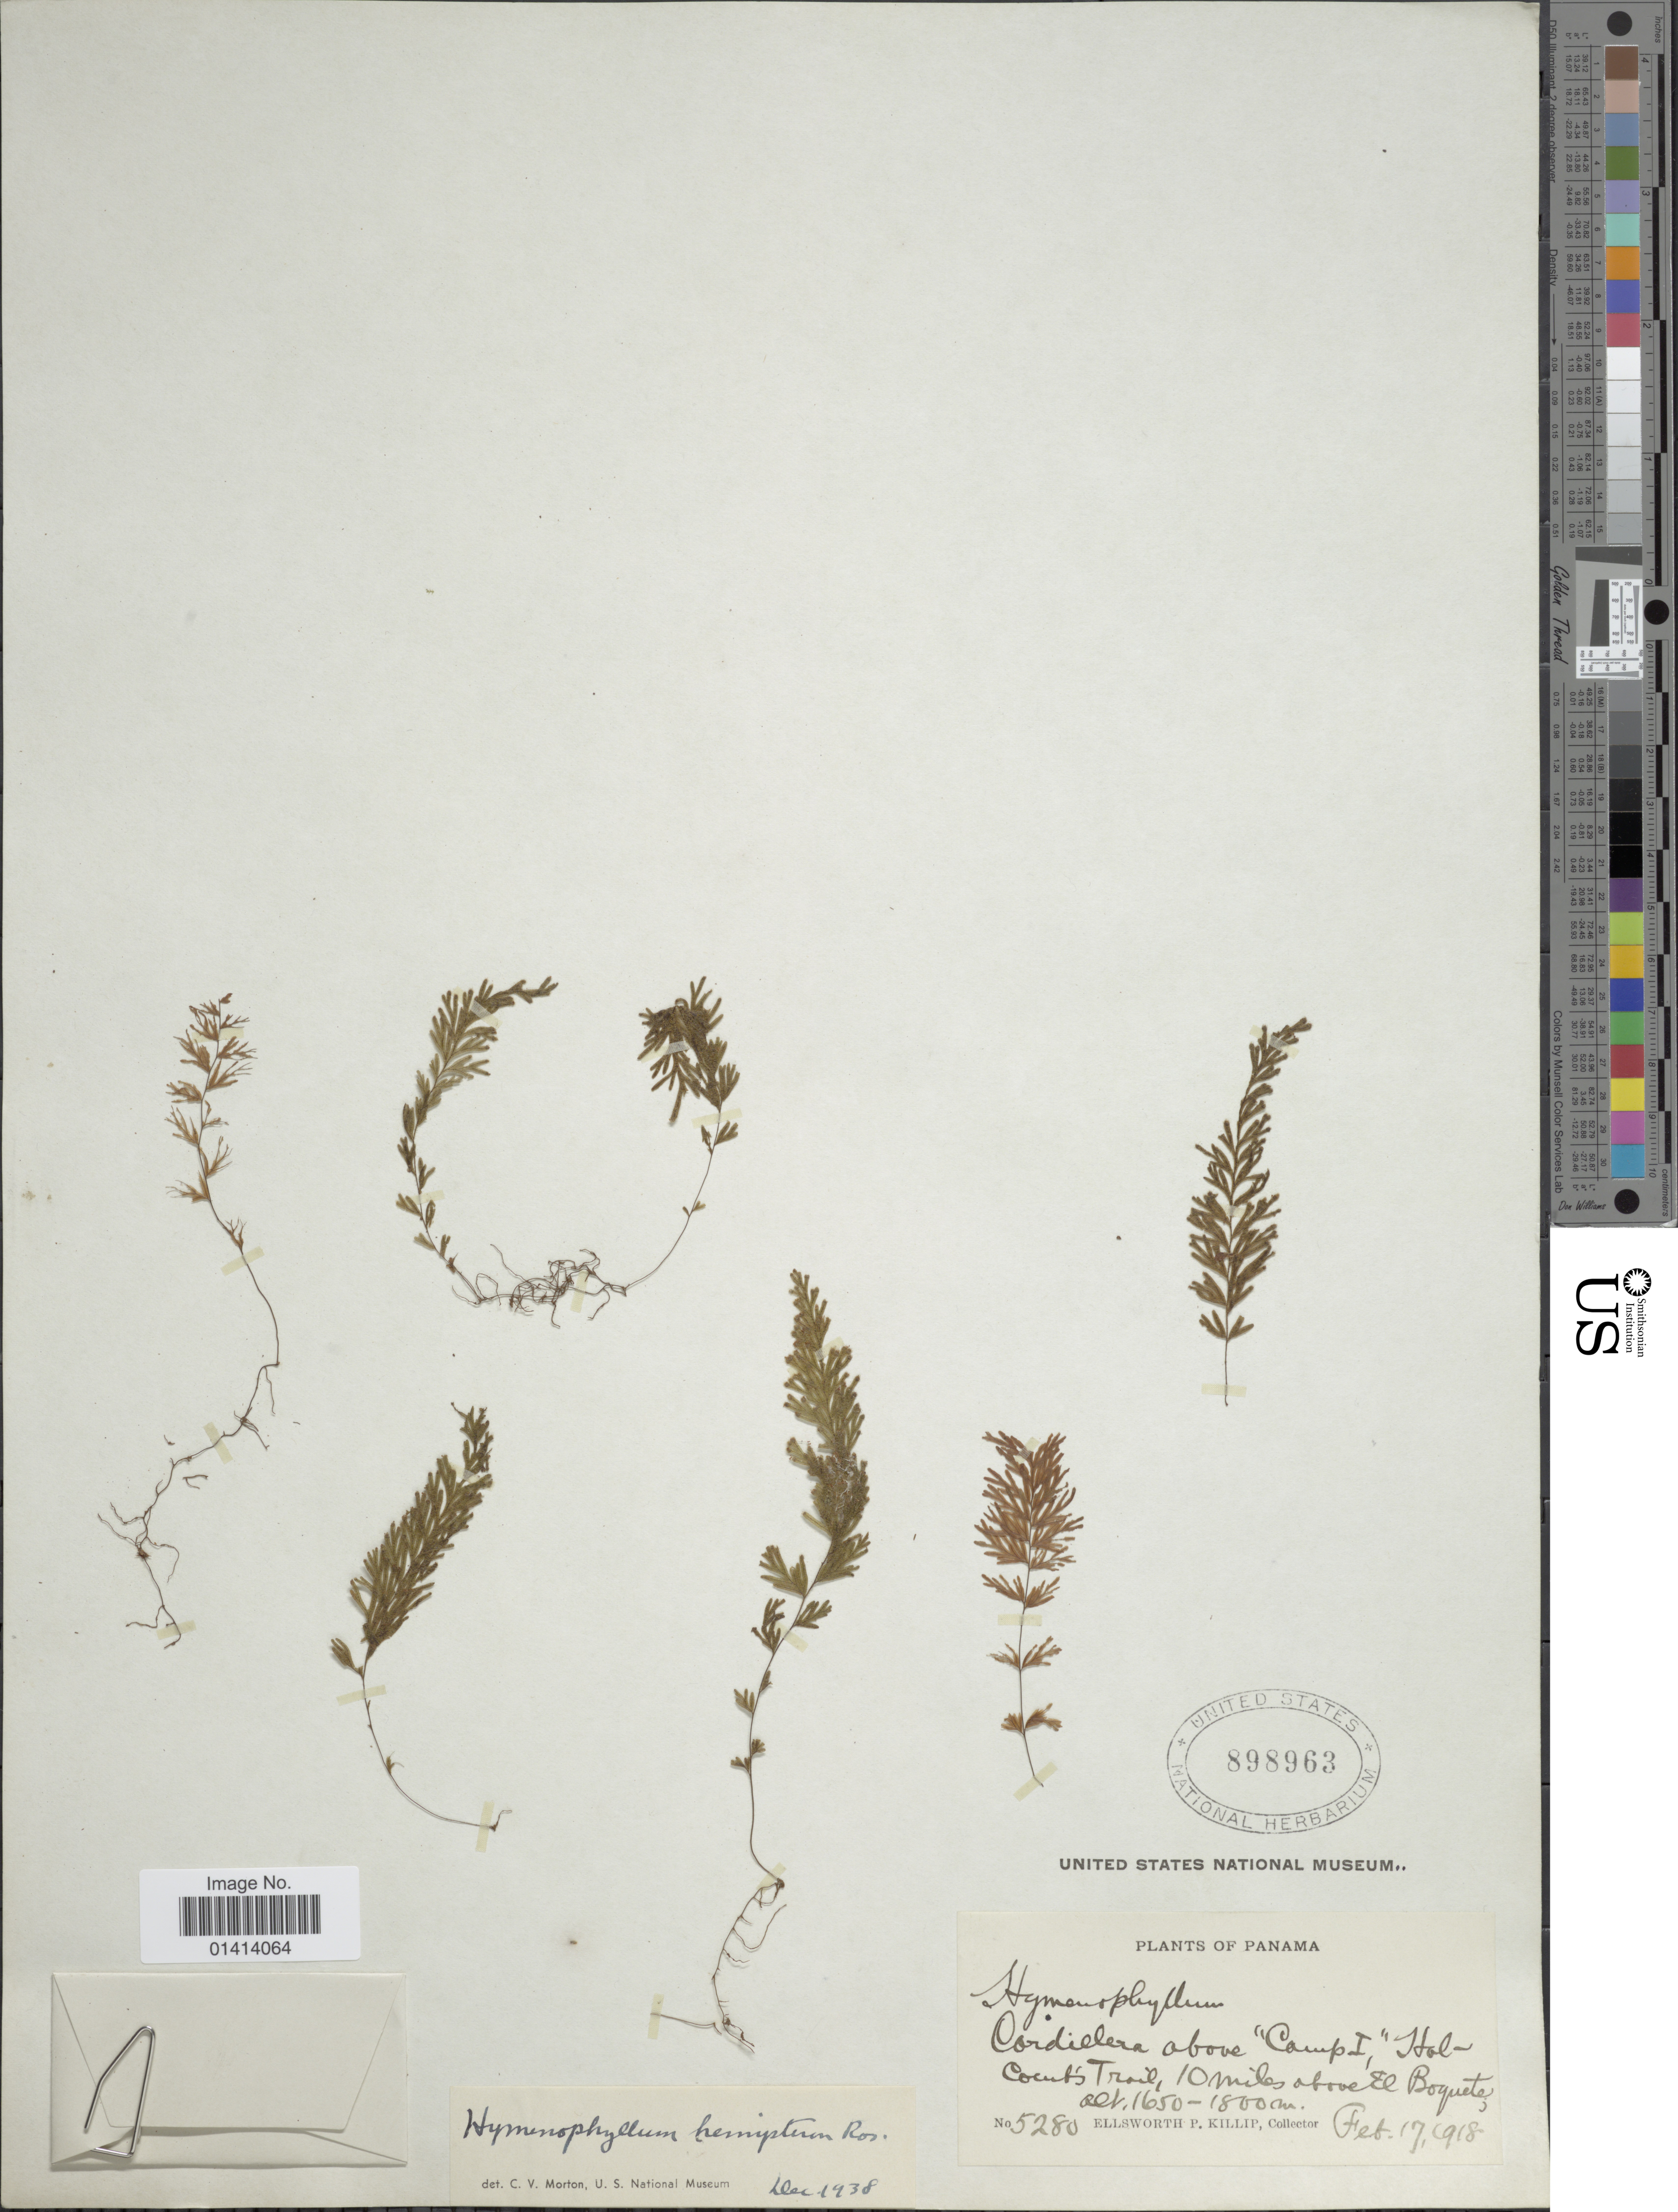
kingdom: Plantae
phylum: Tracheophyta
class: Polypodiopsida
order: Hymenophyllales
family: Hymenophyllaceae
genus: Hymenophyllum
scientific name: Hymenophyllum hemipteron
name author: Rosenst.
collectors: E. P. Killip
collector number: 5280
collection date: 1918-02-17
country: Panama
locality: Cordillera above 'Camp I,' Haolcomb's Trail, 10 miles above El Boquete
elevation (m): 1650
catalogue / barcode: US 898963